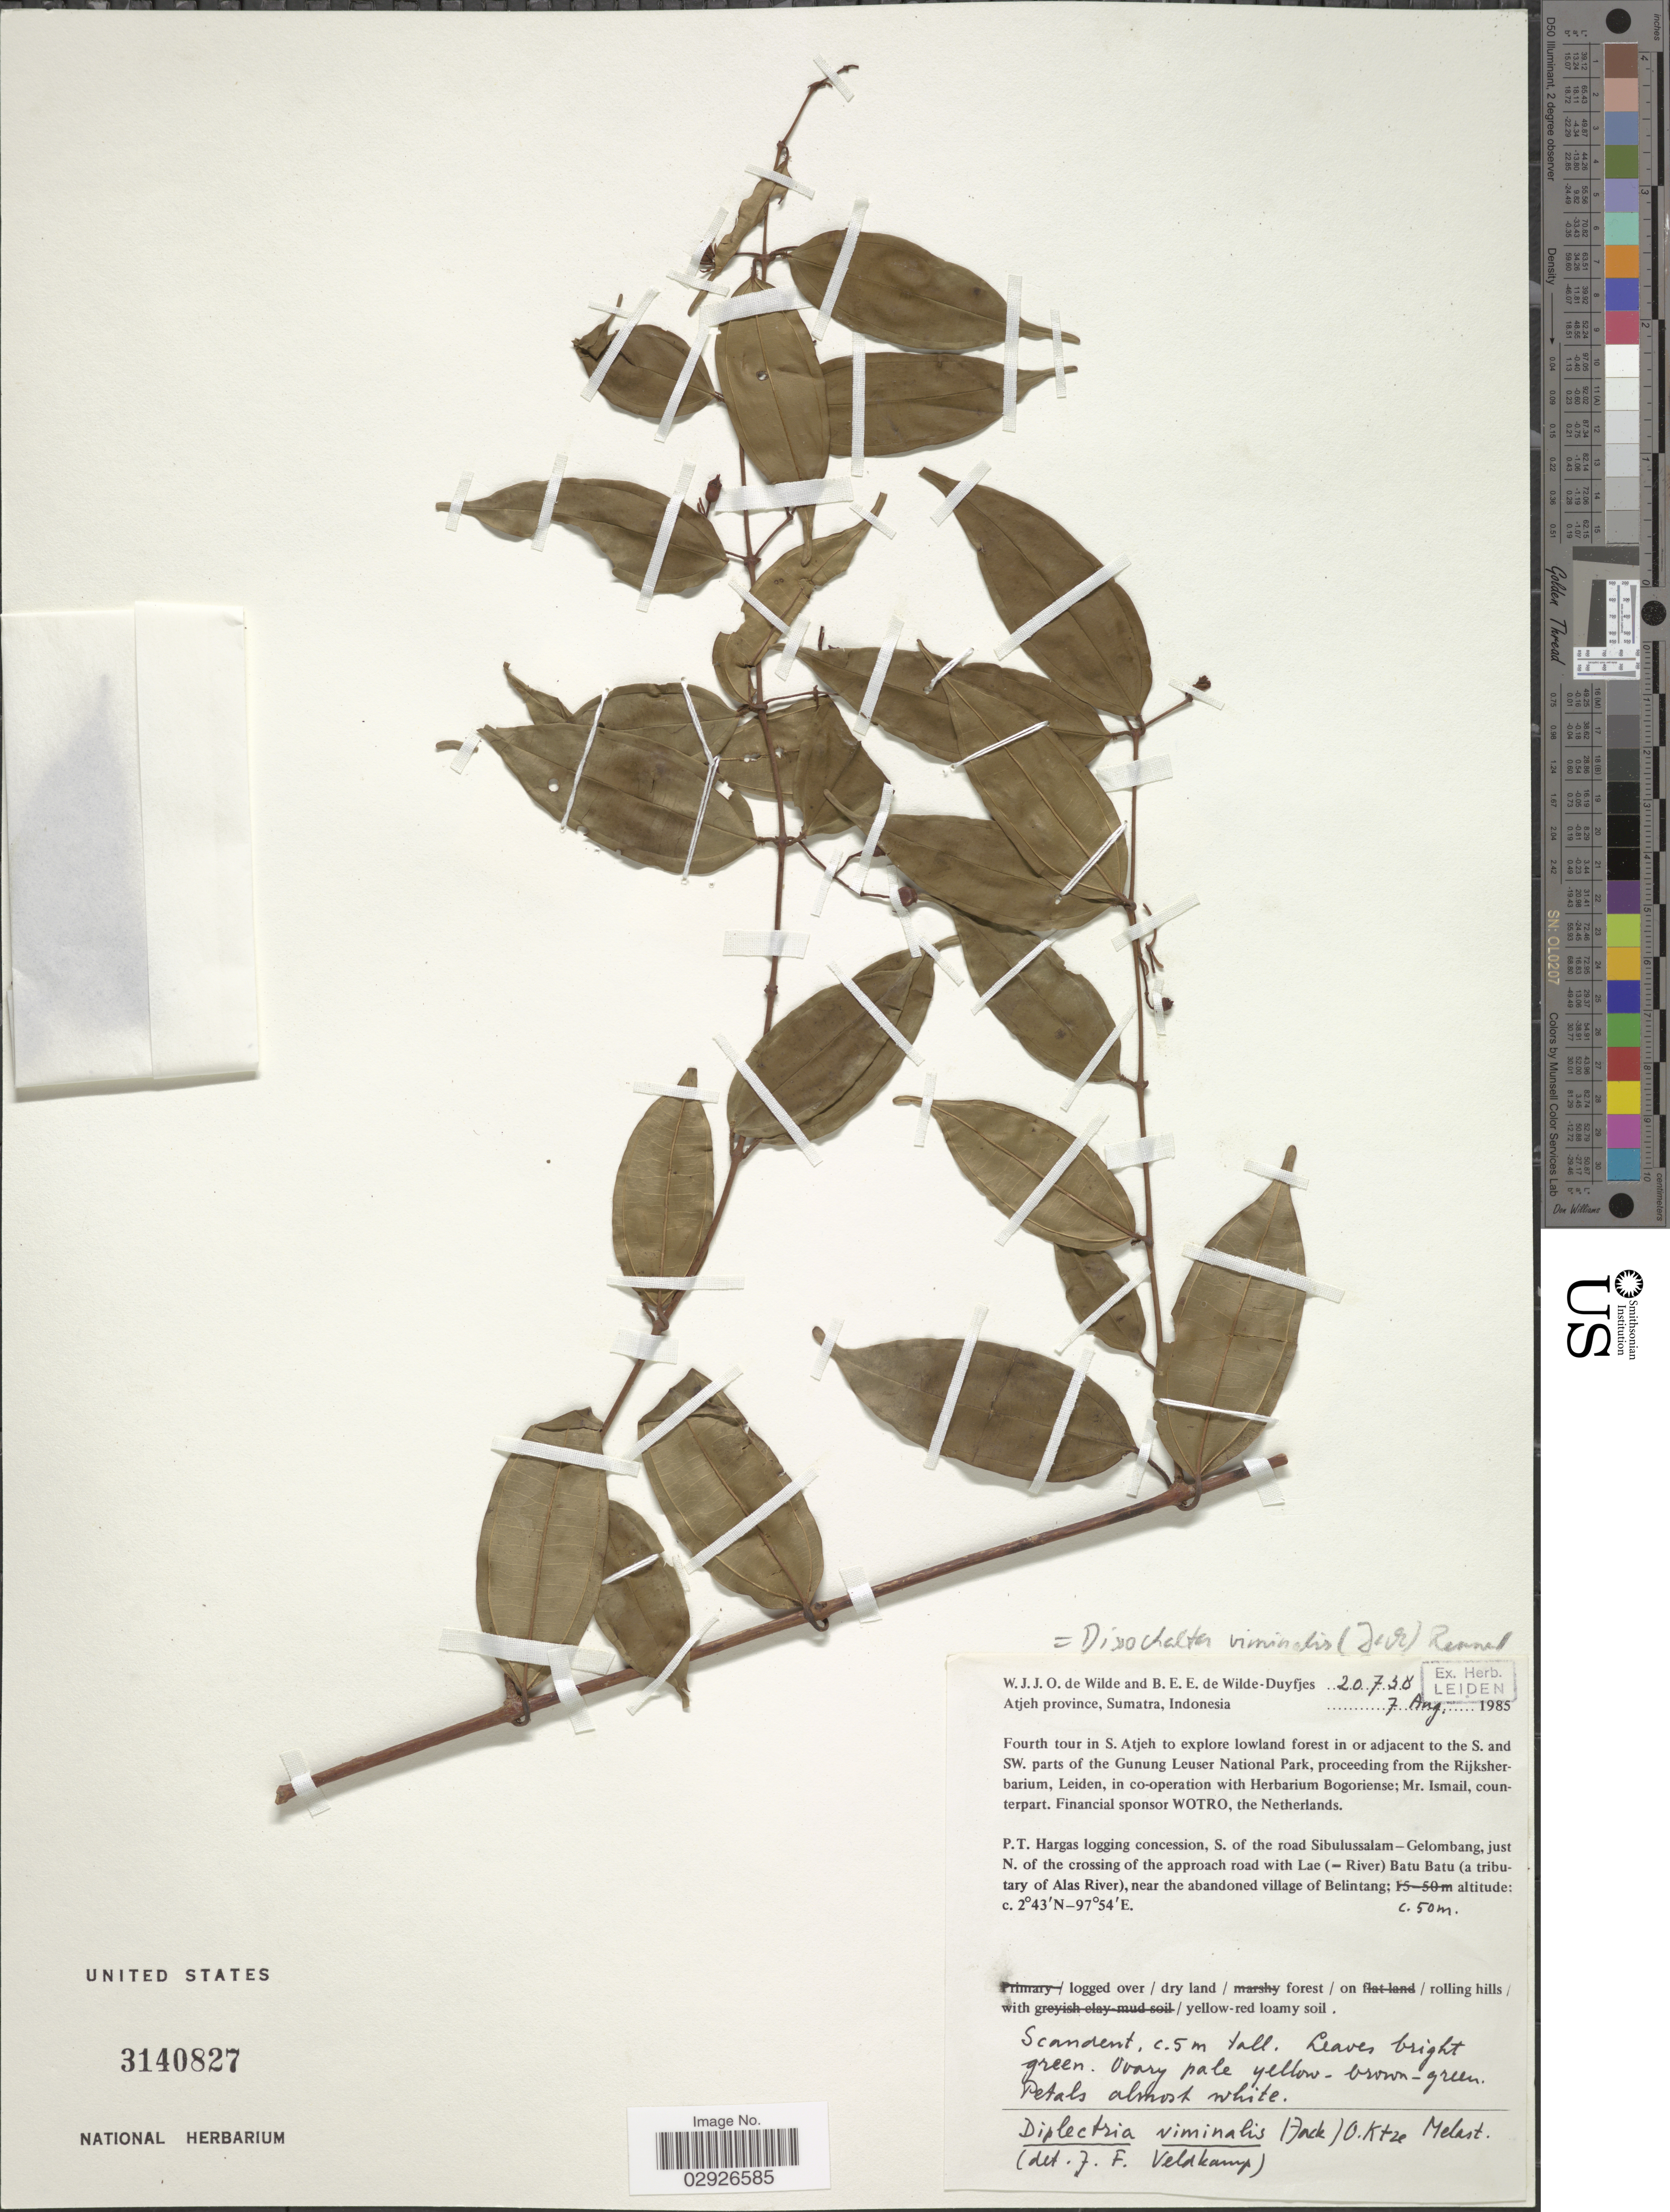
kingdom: Plantae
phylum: Tracheophyta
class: Magnoliopsida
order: Myrtales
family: Melastomataceae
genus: Dissochaeta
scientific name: Dissochaeta viminalis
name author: Clausing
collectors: W. J. de Wilde & B. E. de Wilde-Duyfjes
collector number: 20738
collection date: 1985-08-07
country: Indonesia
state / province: Sumatra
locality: Atjeh province, Sumatra. P.T. Hargas logging concession, S. of the road Sibulussalam-Gelombang, just N. of the crossing of the approach road with Lae (-River) Batu Batu (a tributary of Alas River), near the abandoned village of Belintang.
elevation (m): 50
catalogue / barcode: US 3140827